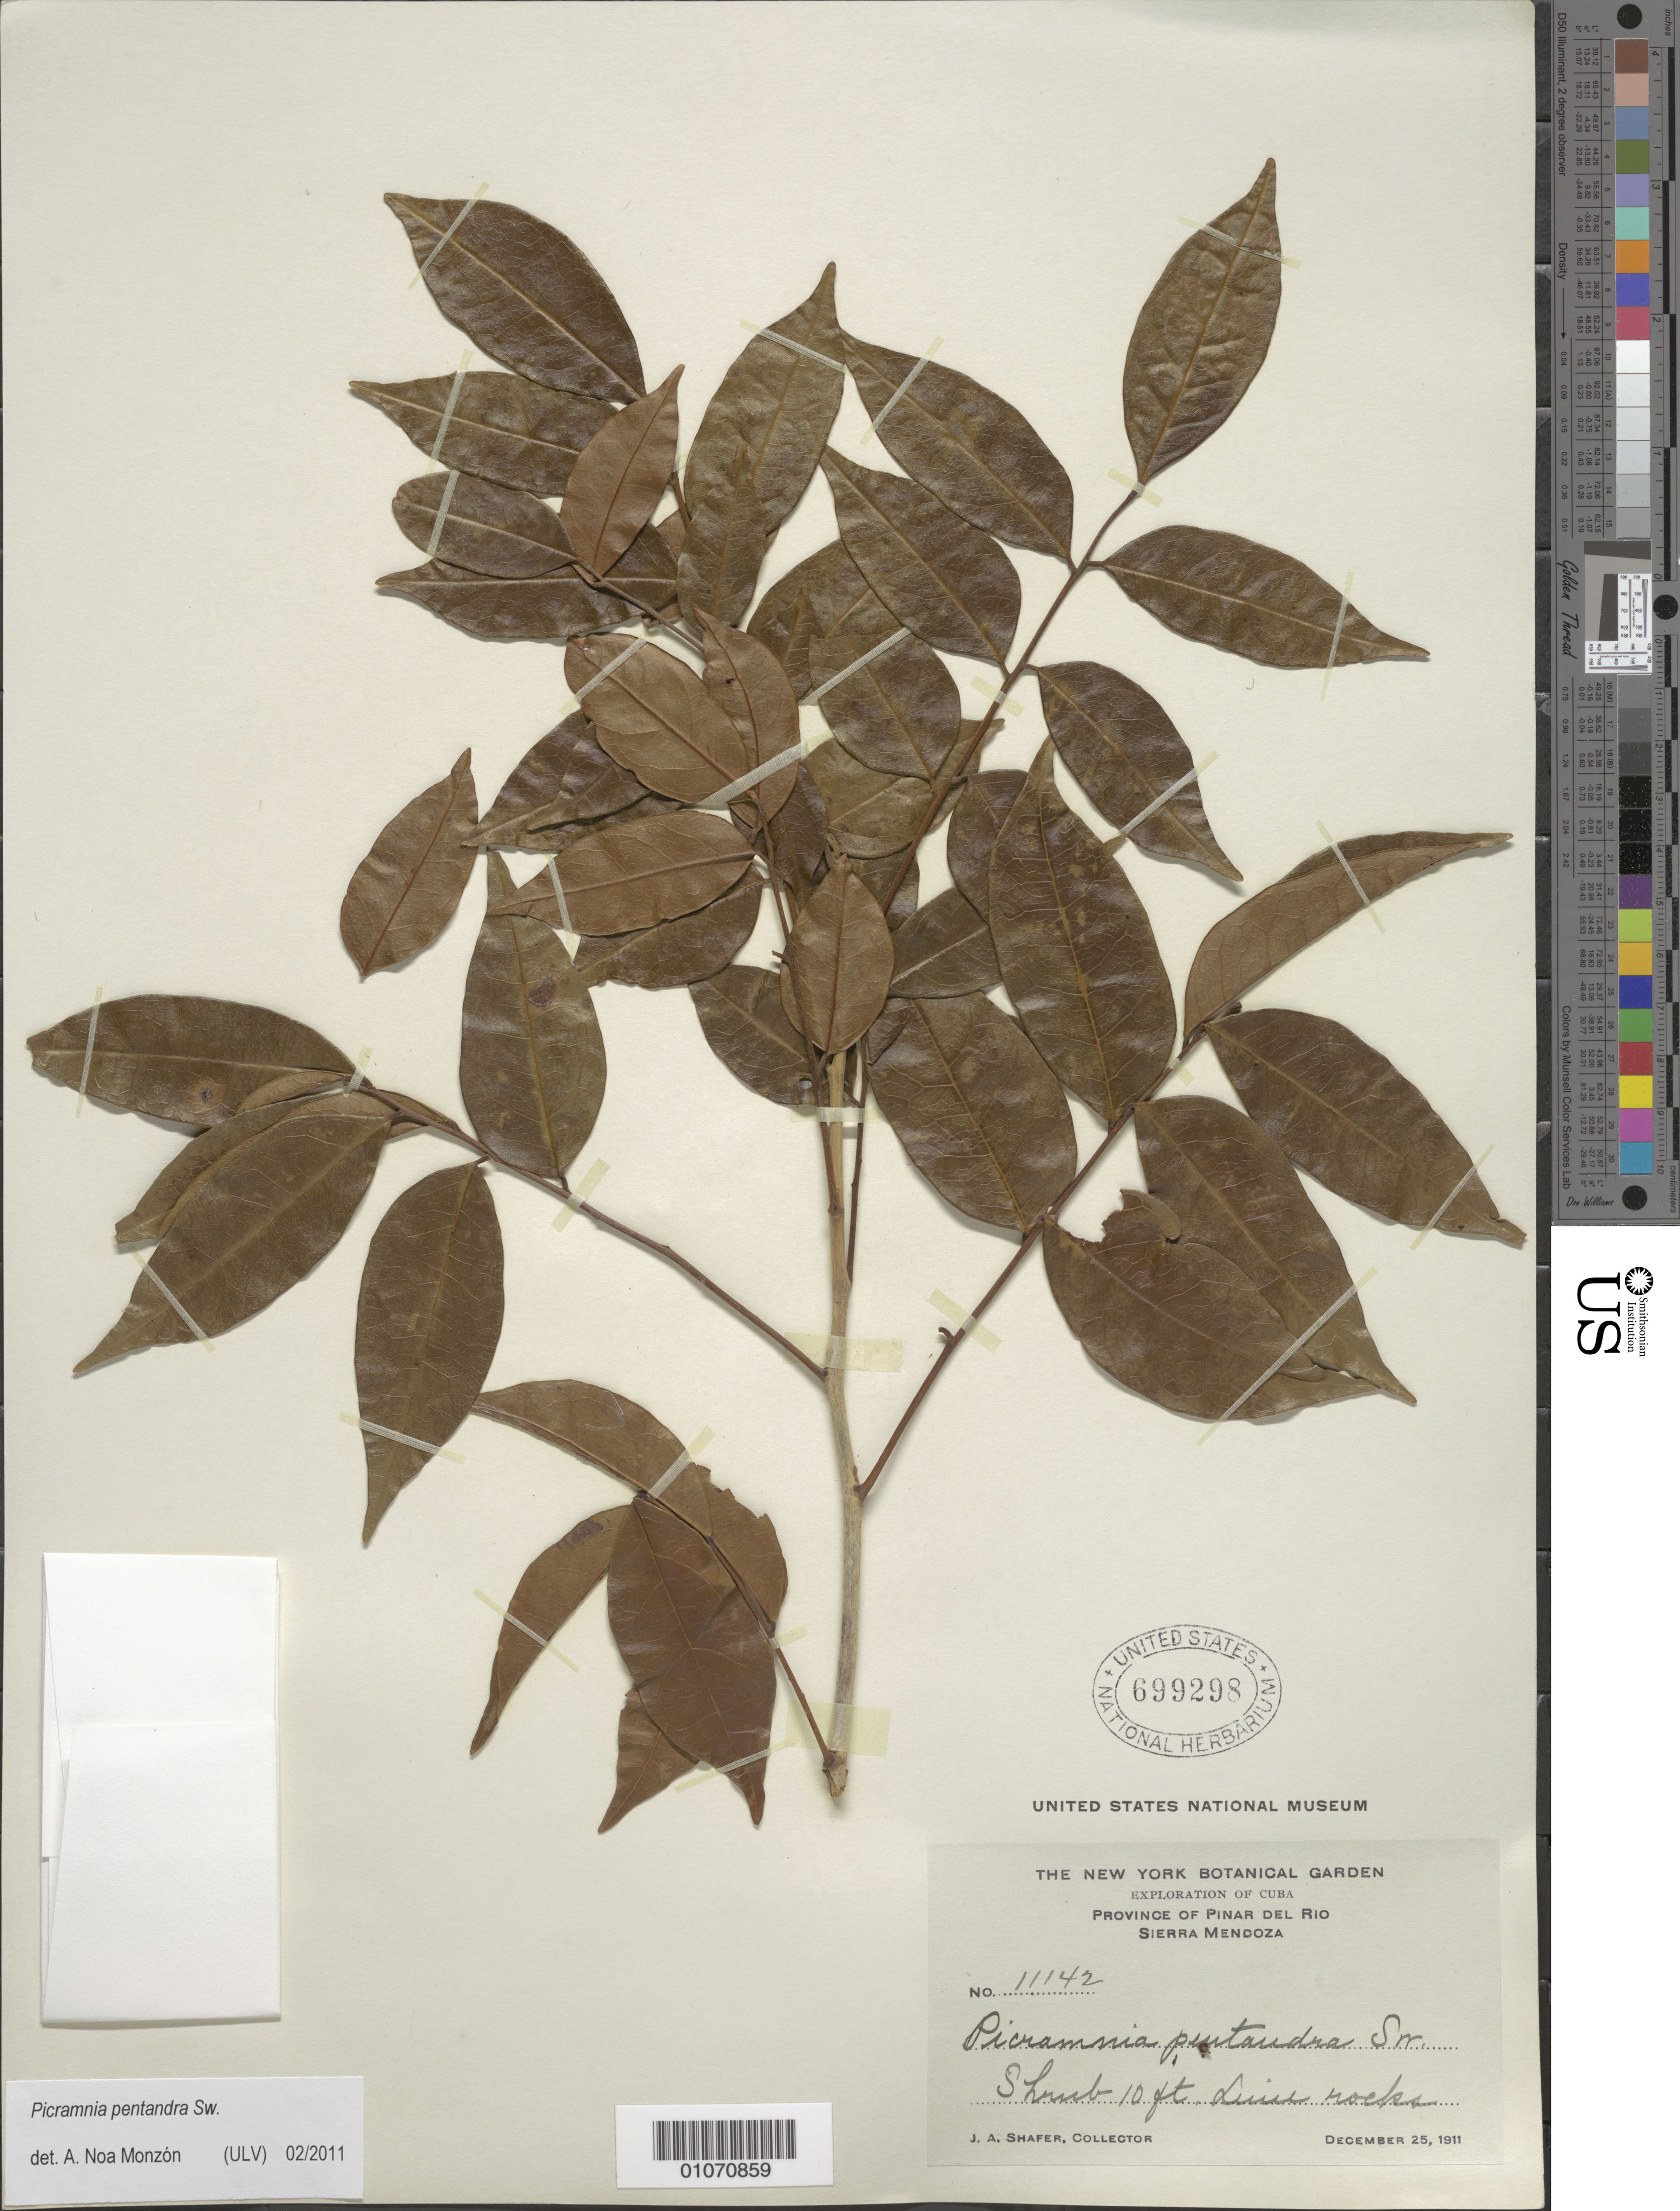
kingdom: Plantae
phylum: Tracheophyta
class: Magnoliopsida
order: Picramniales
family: Picramniaceae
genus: Picramnia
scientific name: Picramnia pentandra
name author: Sw.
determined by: Noa Monzón, A.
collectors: J. A. Shafer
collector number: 11142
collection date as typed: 25 Dec 1911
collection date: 1911-12-25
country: Cuba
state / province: Pinar del Río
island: Cuba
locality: Sierra Mendoza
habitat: Rocks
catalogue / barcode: US 699298